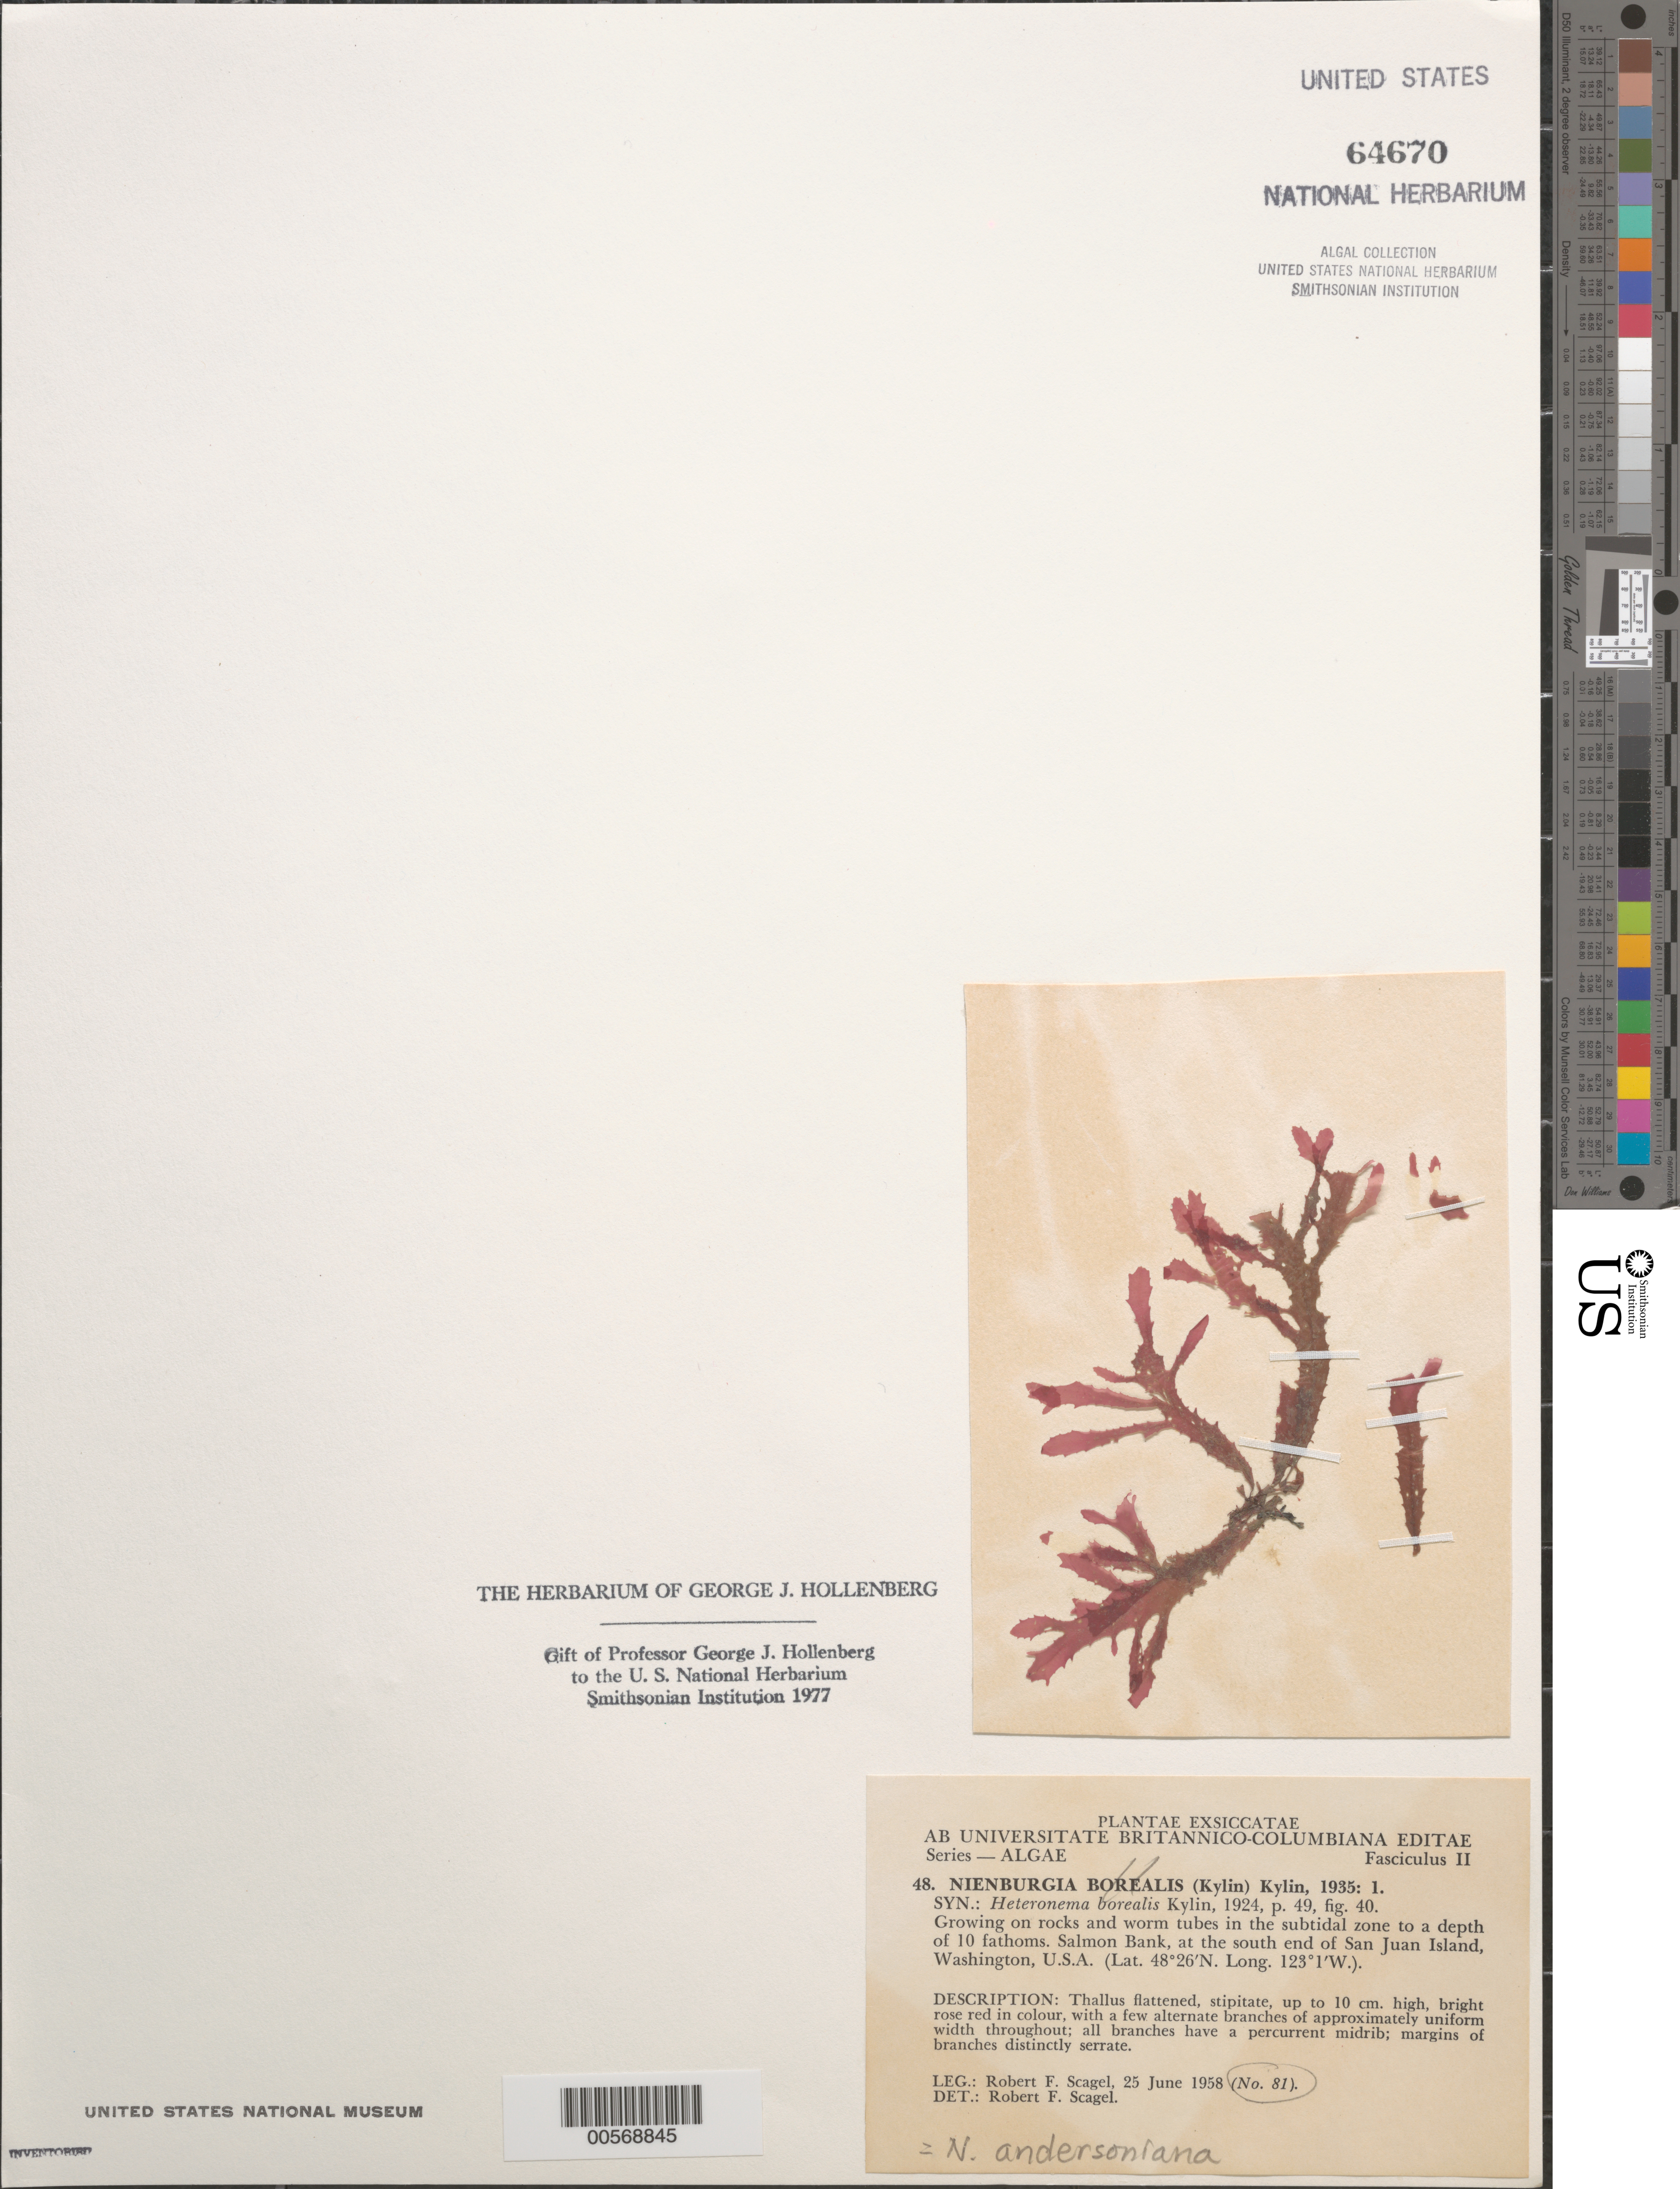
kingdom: Plantae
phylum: Rhodophyta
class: Florideophyceae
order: Ceramiales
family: Delesseriaceae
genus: Nienburgia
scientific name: Nienburgia andersoniana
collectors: R. F. Scagel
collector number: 81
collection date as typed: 25 Jun 1958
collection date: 1958-06-25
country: United States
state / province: Washington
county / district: San Juan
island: San Juan Island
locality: Salmon Bank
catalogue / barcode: US 64670